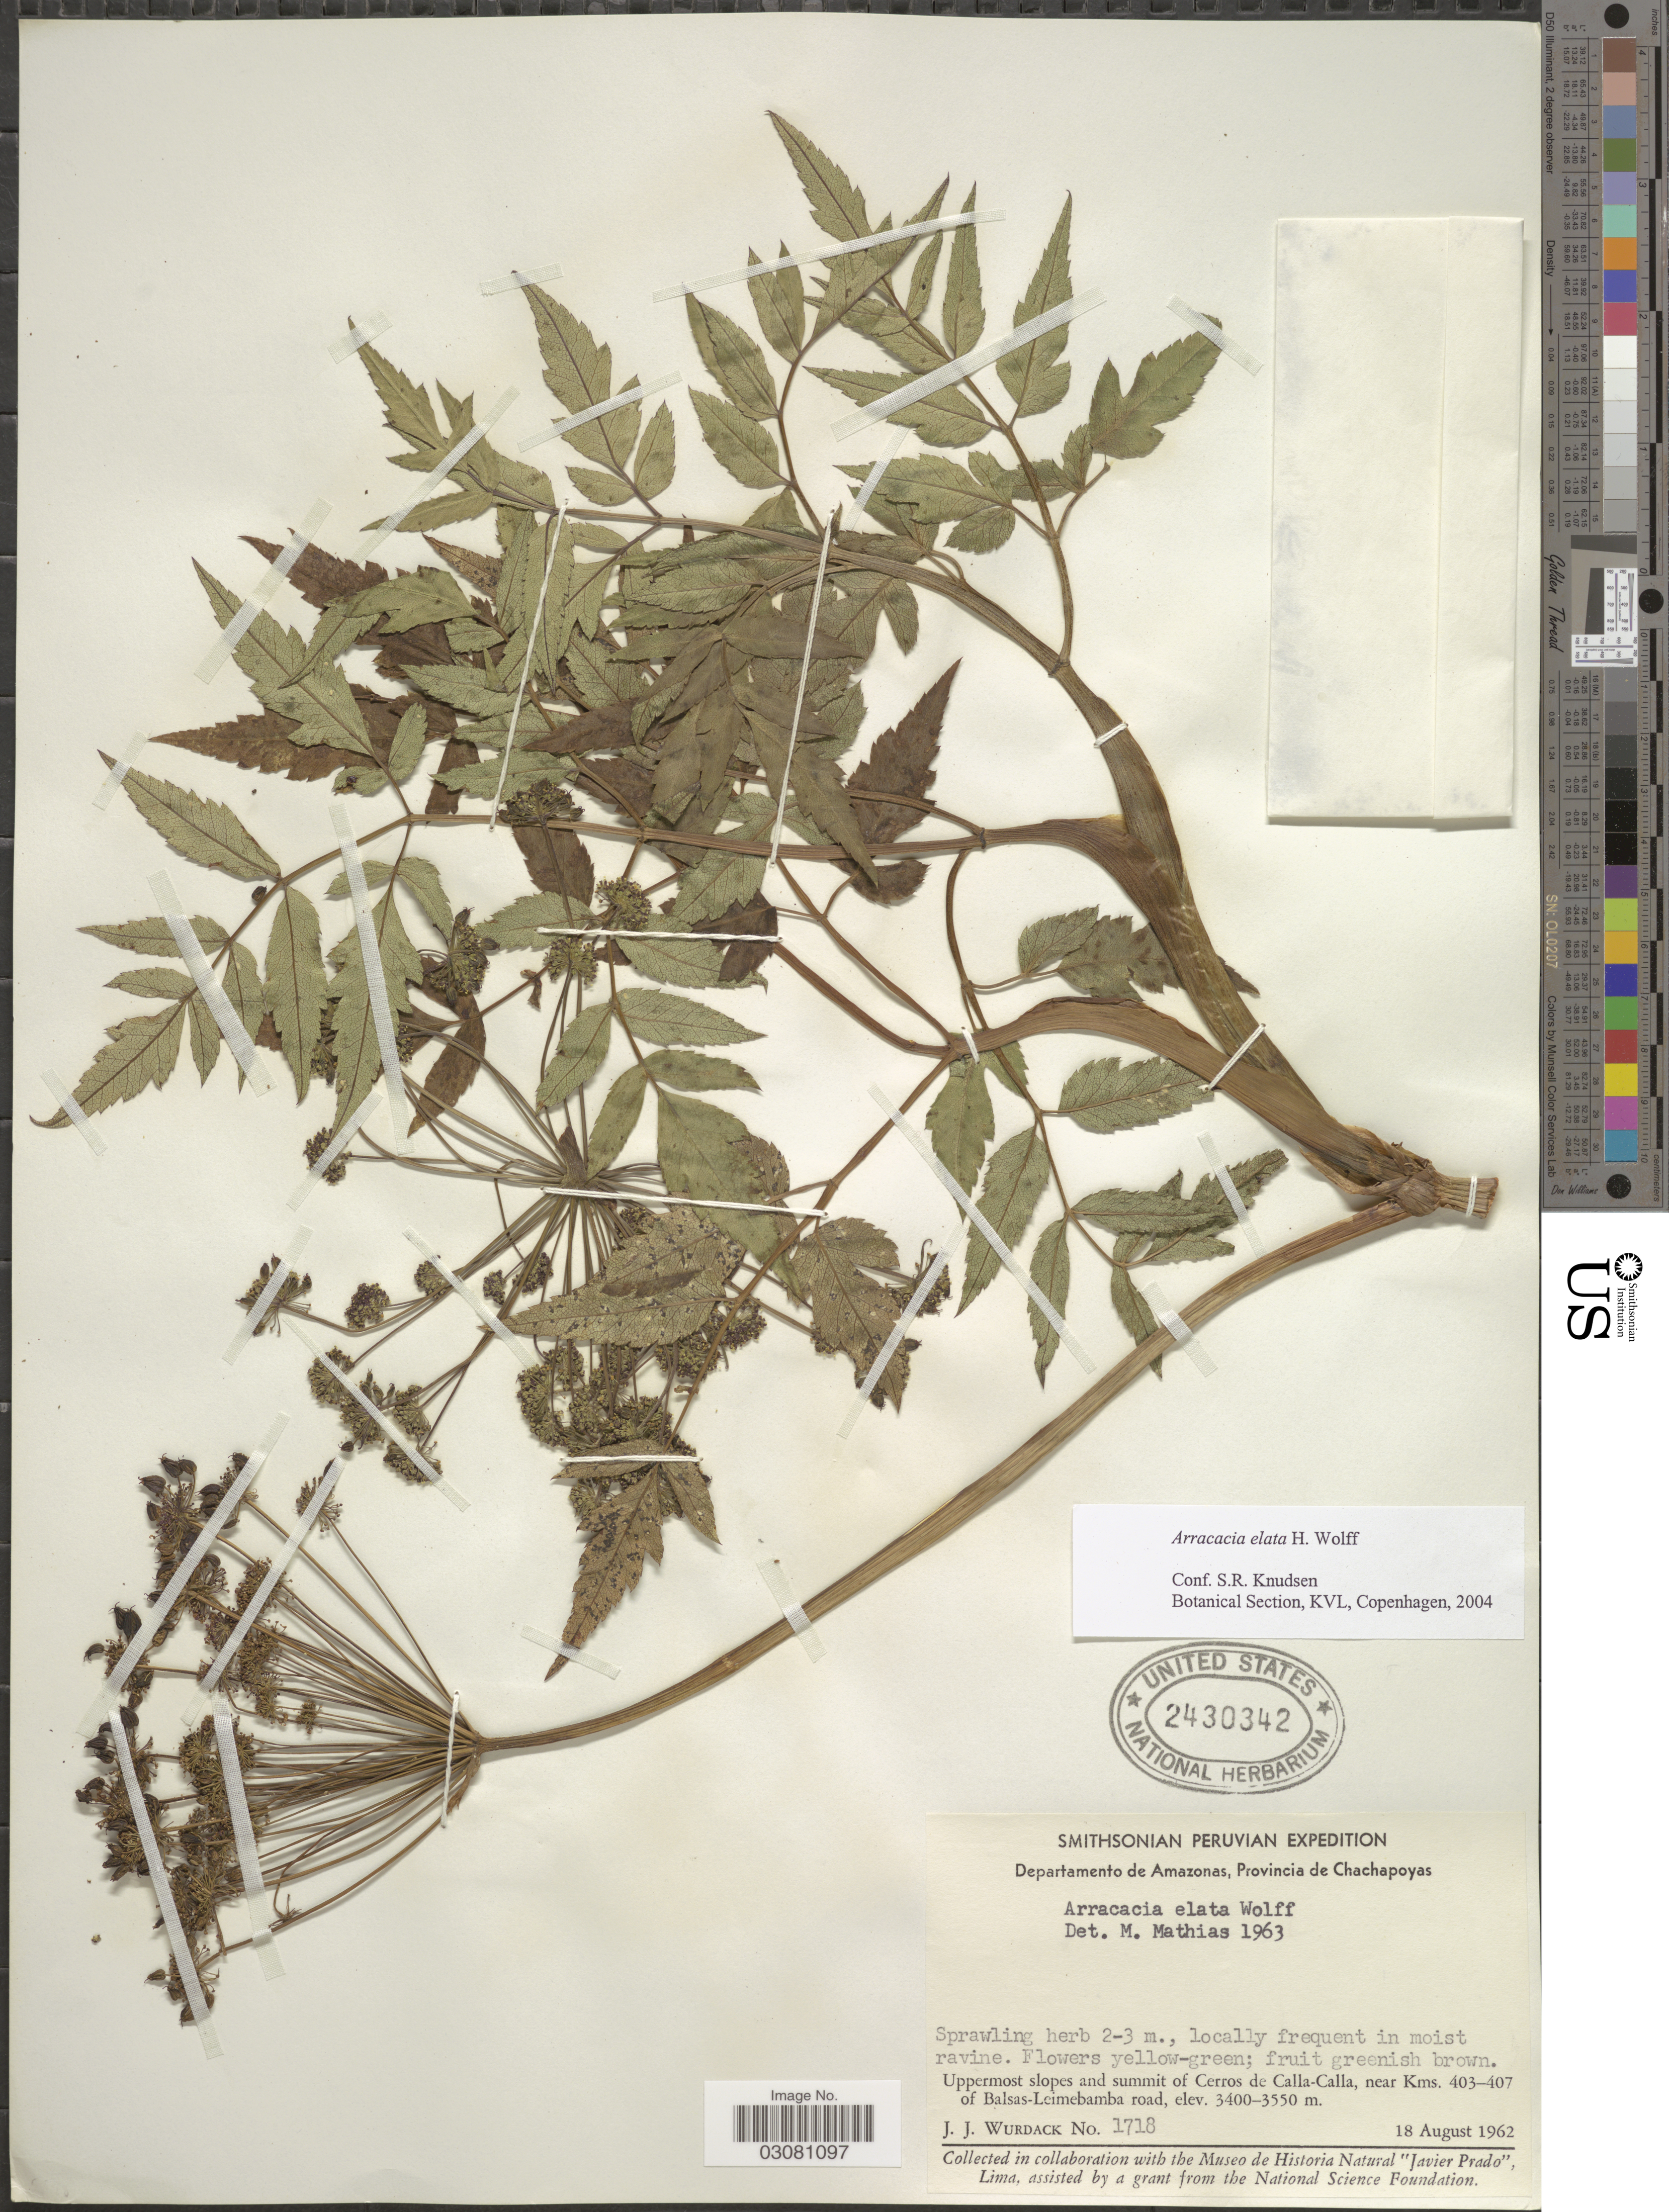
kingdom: Plantae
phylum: Tracheophyta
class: Magnoliopsida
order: Apiales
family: Apiaceae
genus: Arracacia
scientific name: Arracacia elata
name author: H. Wolff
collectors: J. J. Wurdack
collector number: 1718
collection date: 1962-08-18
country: Peru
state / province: Amazonas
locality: Departamento de Amazonas, Provincia de Chachapoyas. Uppermost slopes and summit of Cerros de Calla-Calla, near Kms. 403-407 of Balsas-Leimebamba road.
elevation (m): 3400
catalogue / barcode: US 2430342